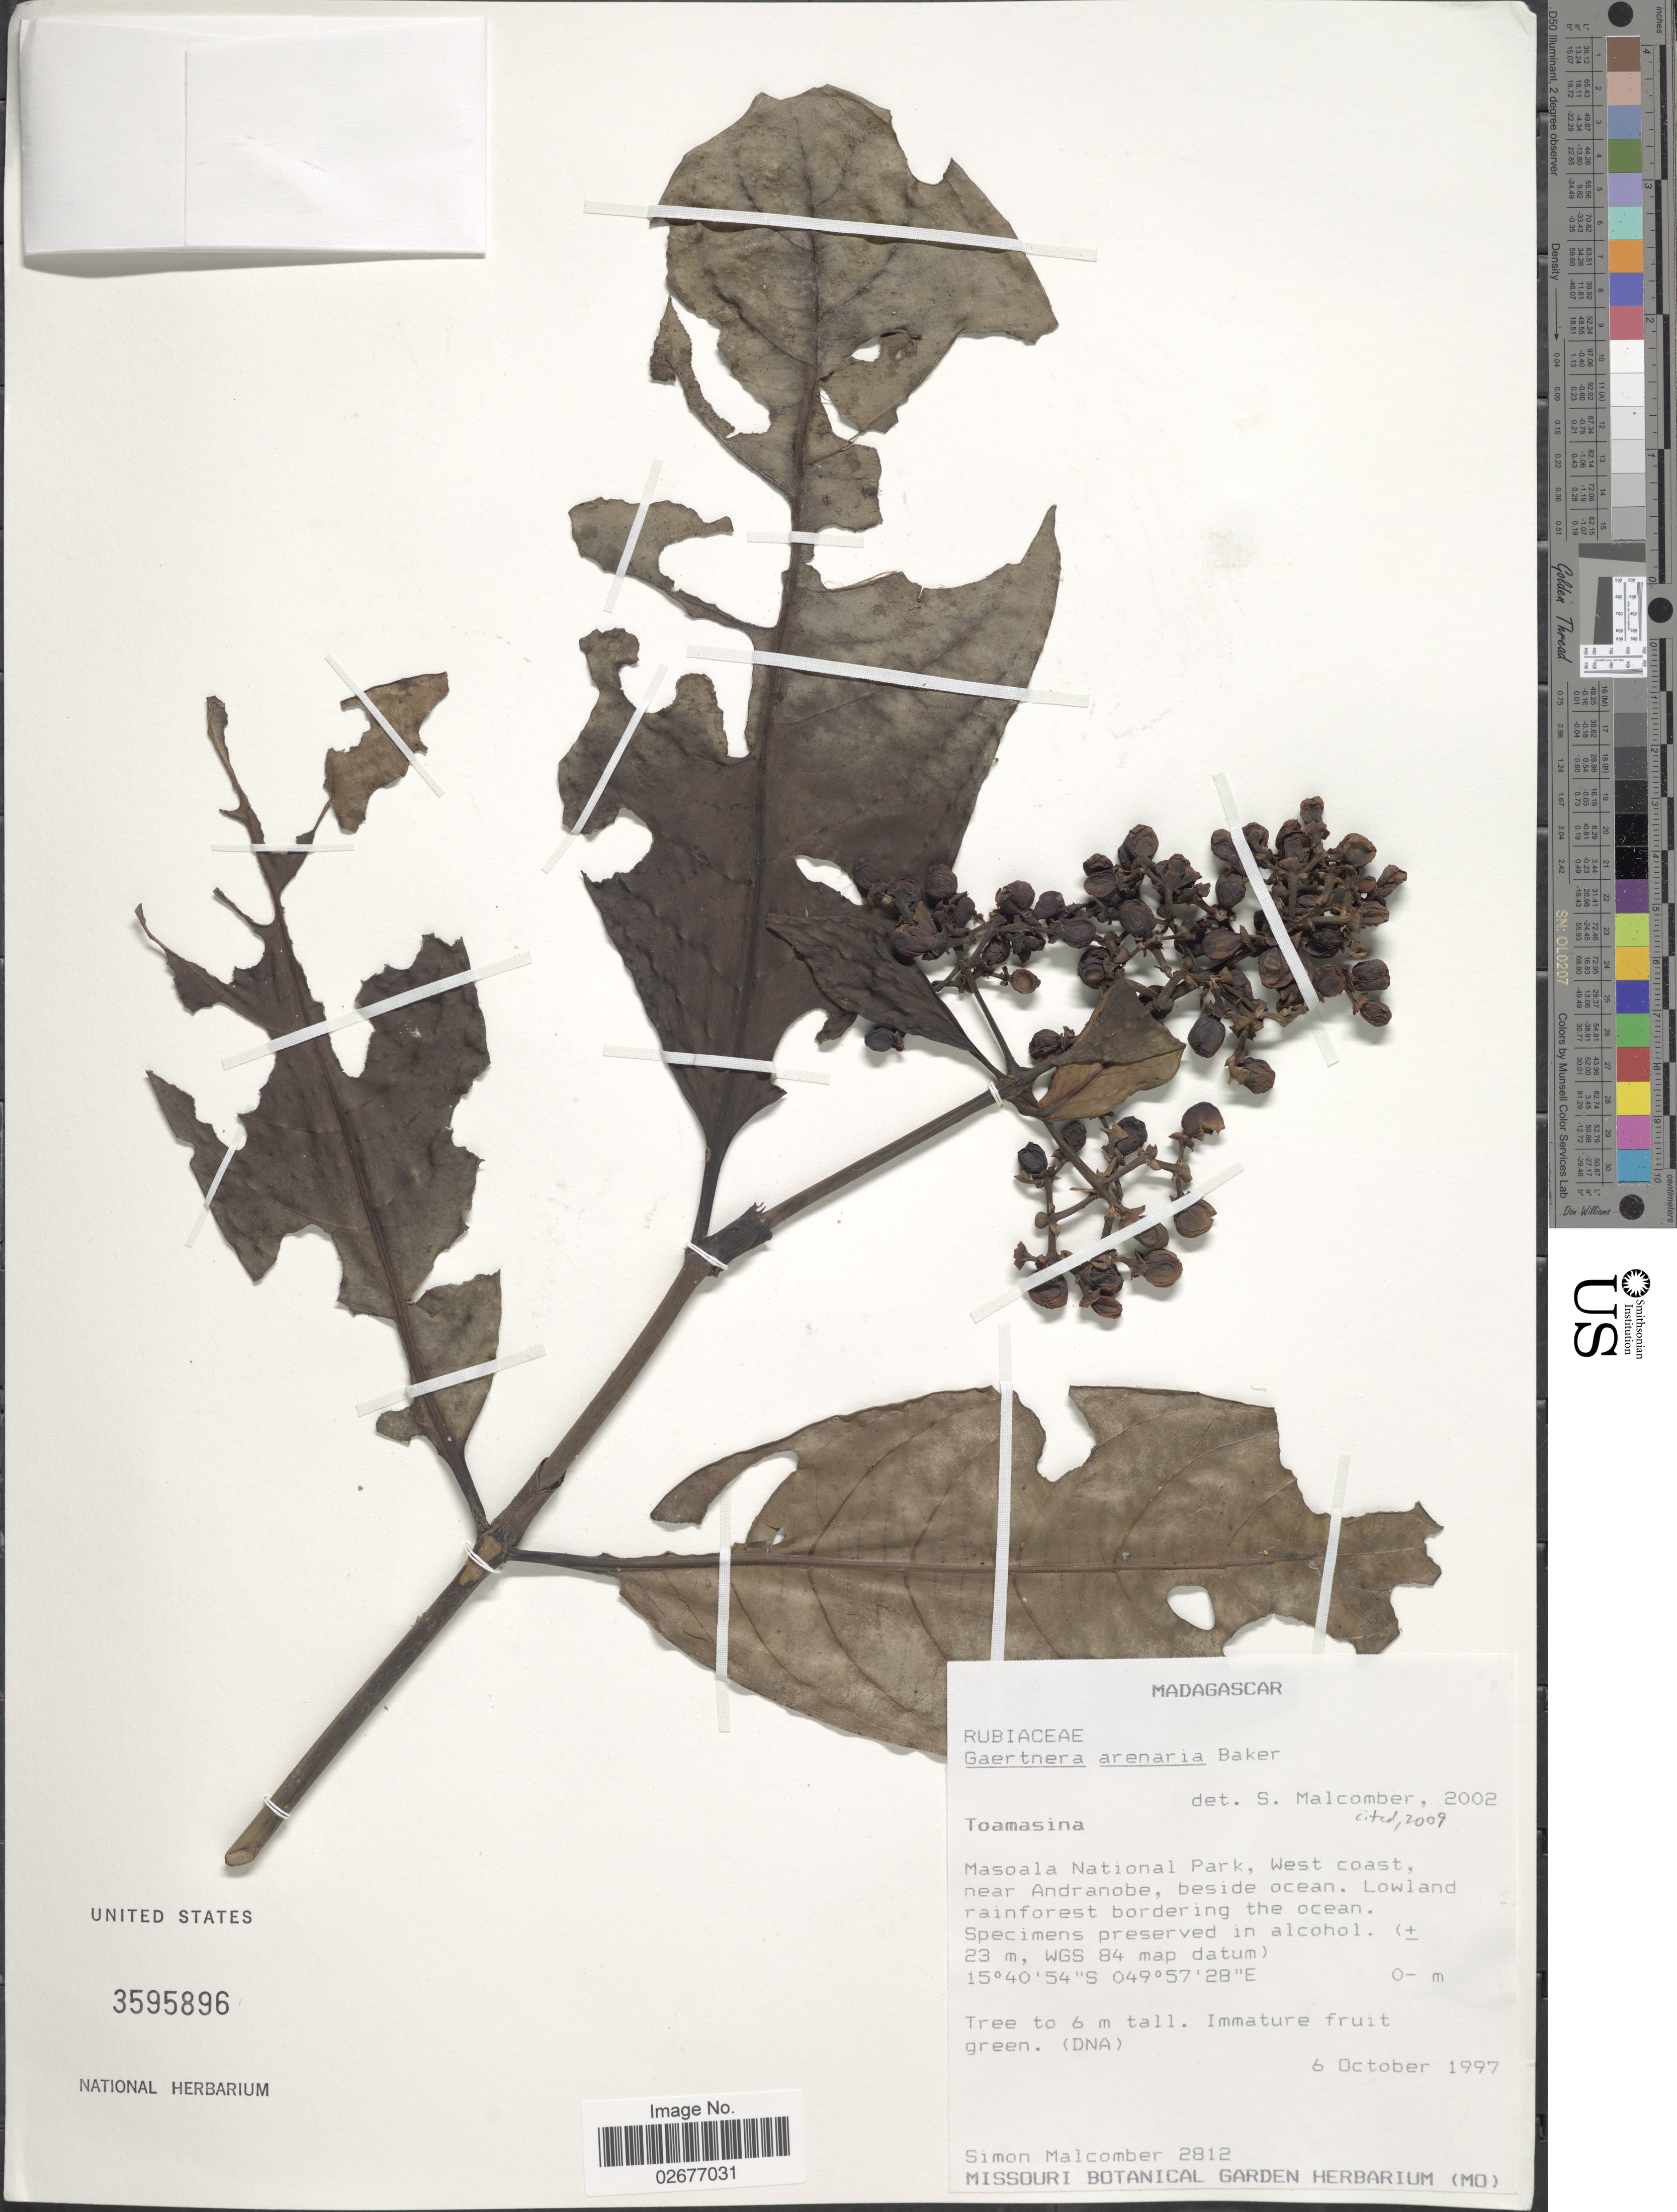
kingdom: Plantae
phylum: Tracheophyta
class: Magnoliopsida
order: Gentianales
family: Rubiaceae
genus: Gaertnera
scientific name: Gaertnera arenaria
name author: Baker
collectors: S. T. Malcomber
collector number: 2812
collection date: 1997-10-06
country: Madagascar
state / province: Analanjirofo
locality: Masoala National park, West coast, near Andranobe, beside ocean, Lowland rainforest bordering the ocean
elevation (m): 0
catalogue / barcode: US 3595896